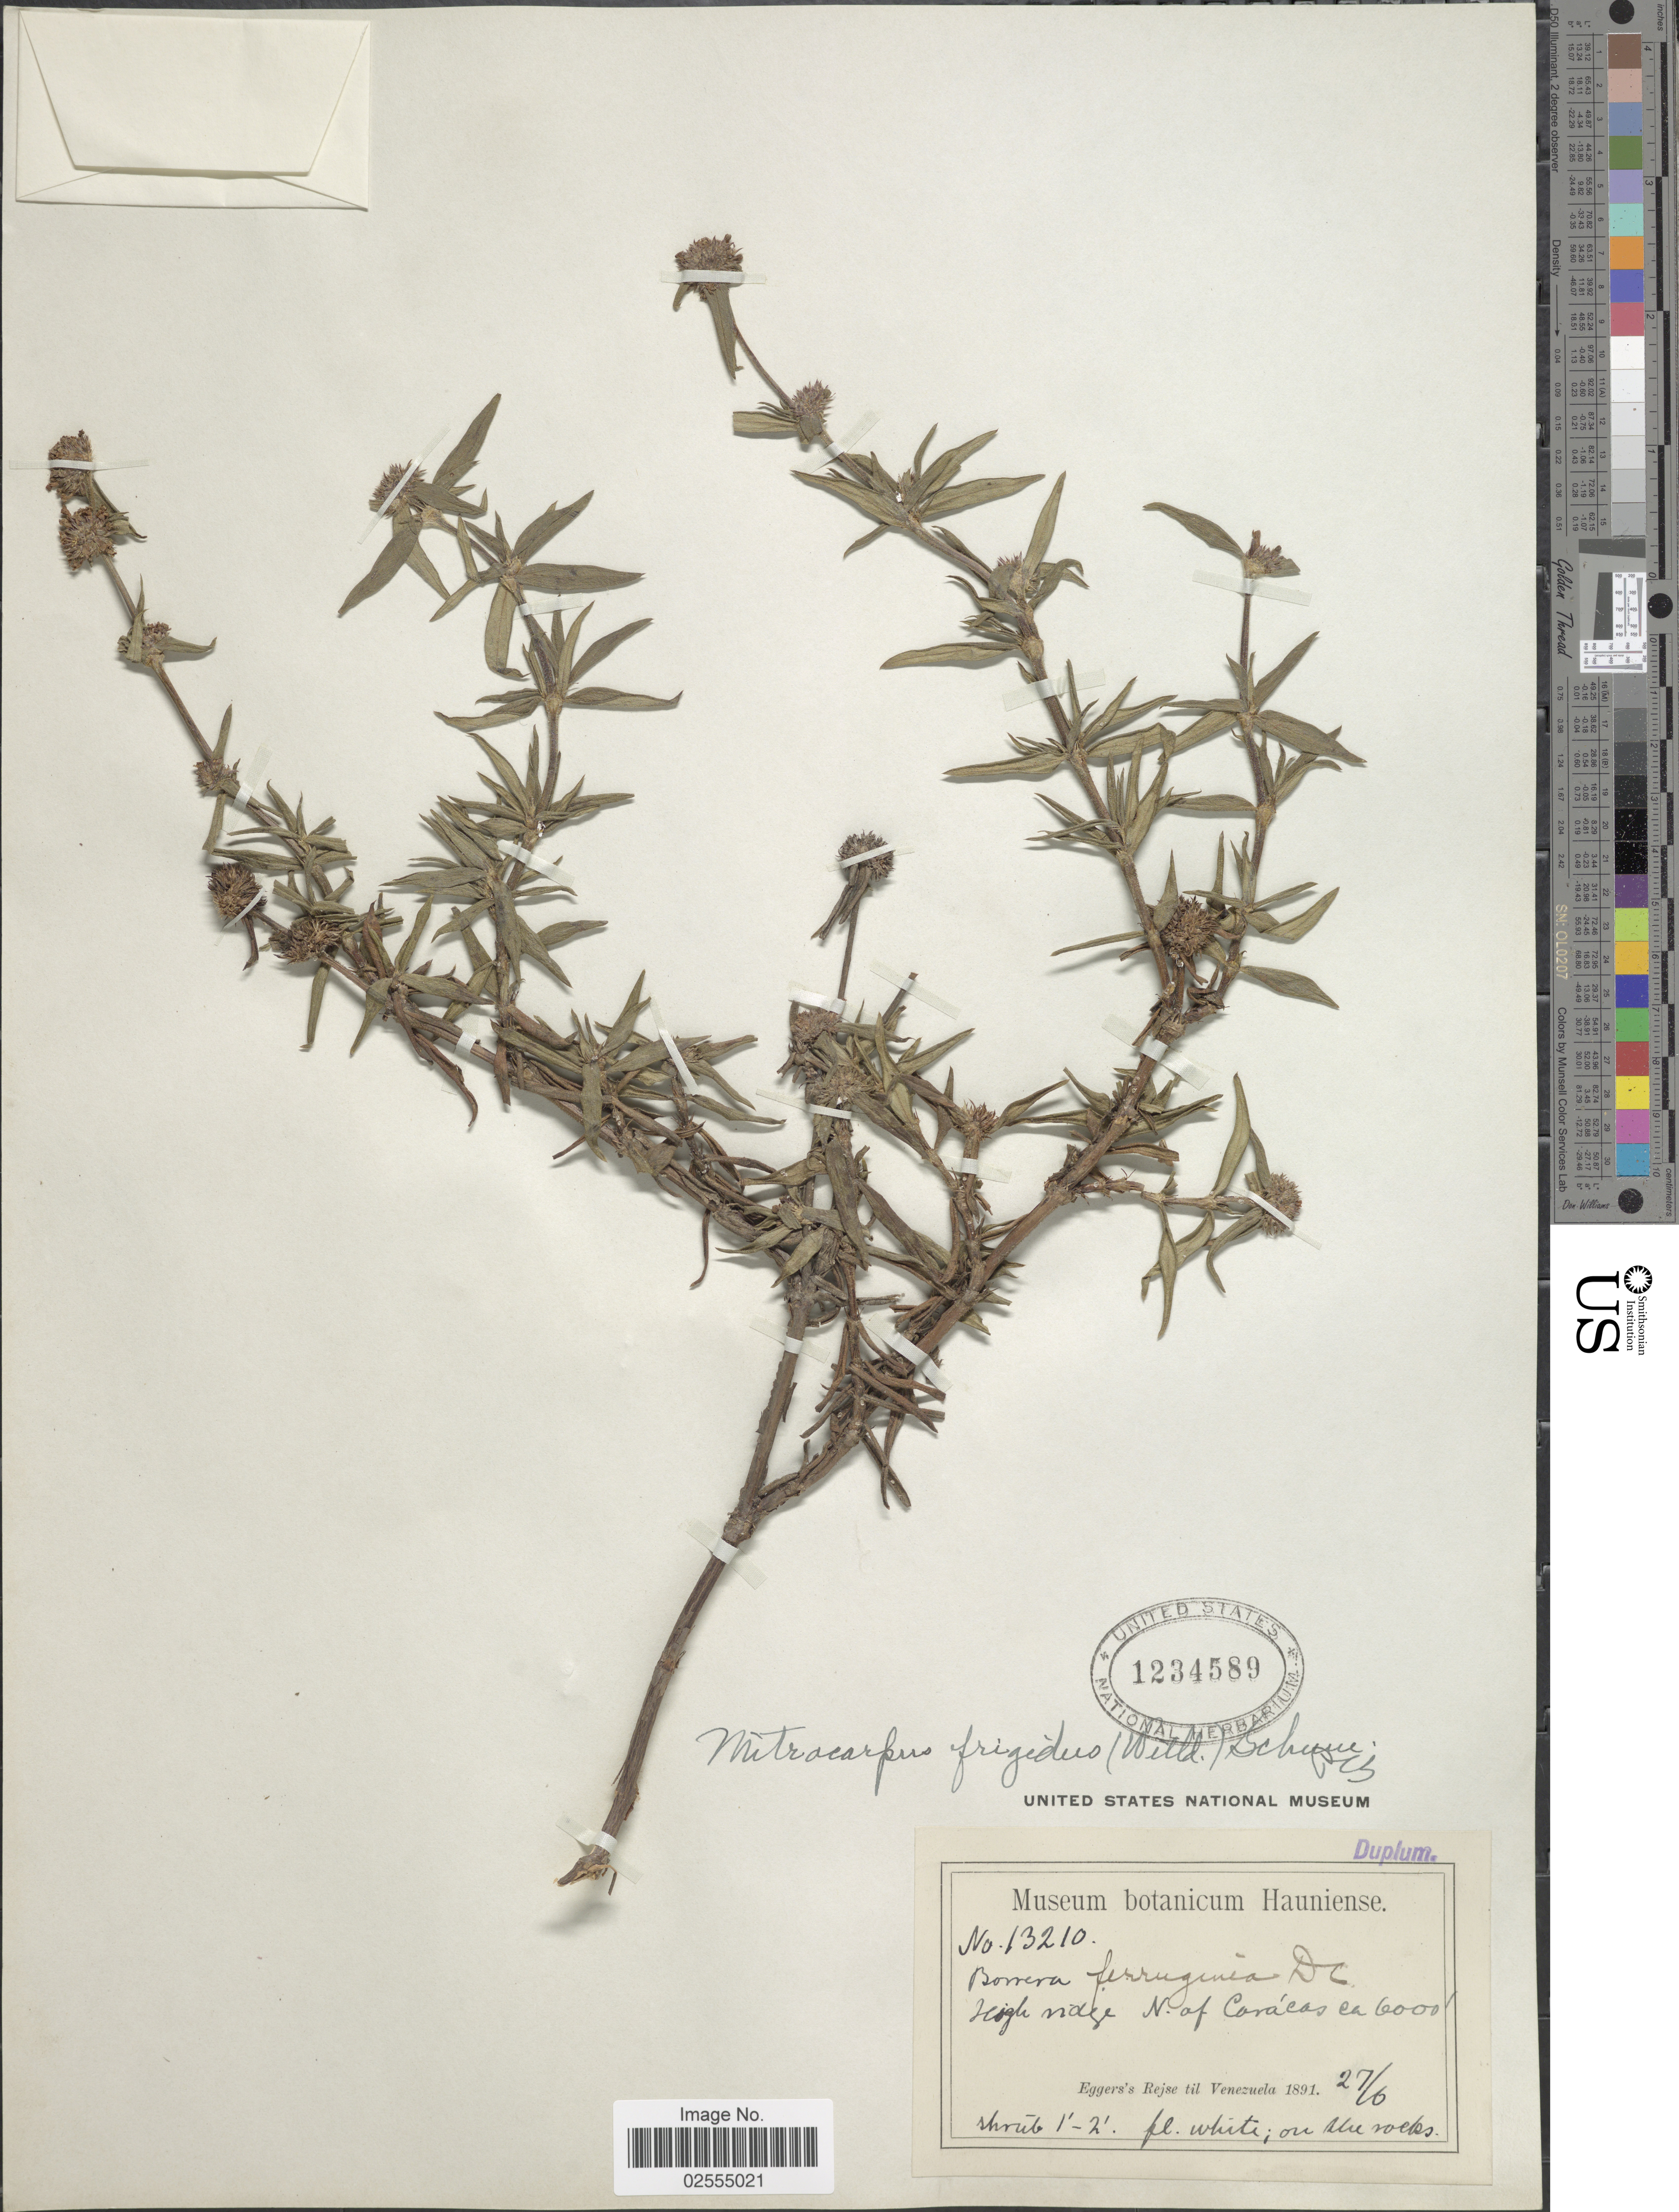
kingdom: Plantae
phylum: Tracheophyta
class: Magnoliopsida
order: Gentianales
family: Rubiaceae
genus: Mitracarpus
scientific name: Mitracarpus frigidus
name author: (Willd. ex Roem. & Schult.) K. Schum.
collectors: Egger, --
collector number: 13210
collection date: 1891-06-27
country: Venezuela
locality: N. of Carácas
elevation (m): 1829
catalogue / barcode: US 1234589